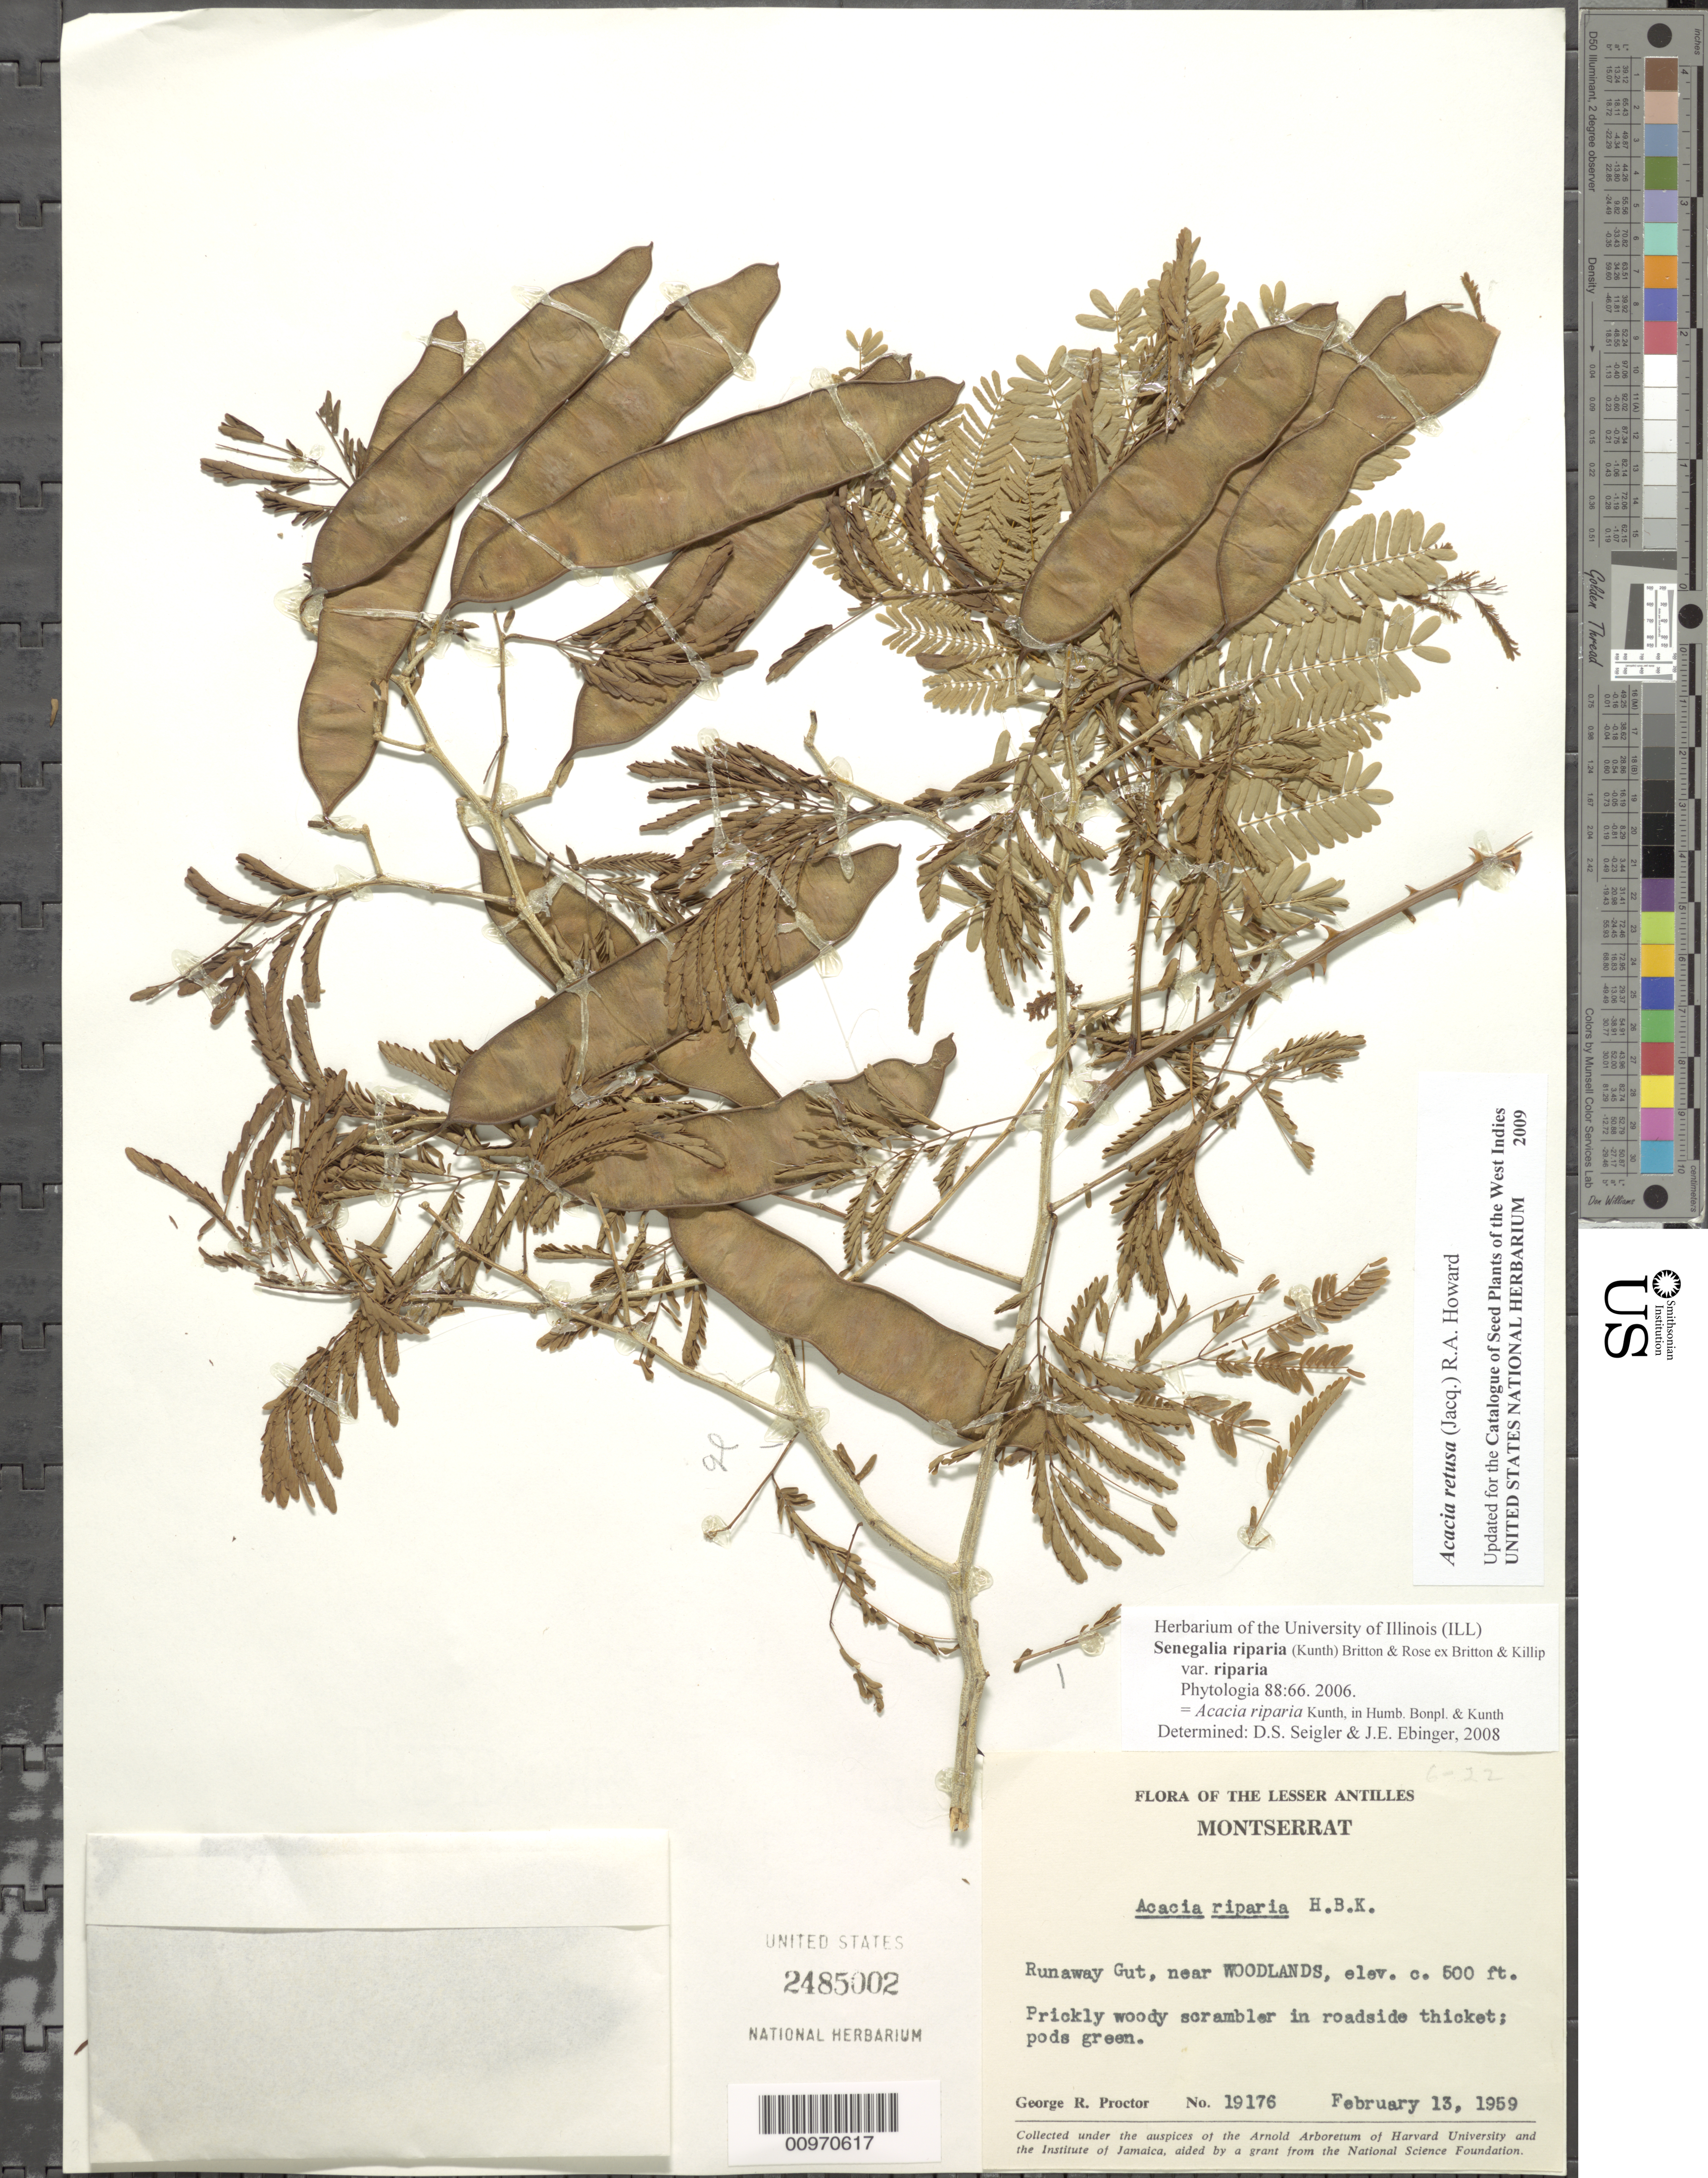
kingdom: Plantae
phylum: Tracheophyta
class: Magnoliopsida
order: Fabales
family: Fabaceae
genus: Senegalia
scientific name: Senegalia riparia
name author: (Kunth) Britton & Rose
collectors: G. R. Proctor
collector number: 19176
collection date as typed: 18 Feb 1959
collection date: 1959-02-18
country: Montserrat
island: Montserrat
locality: Runaway Gut, near WOODLANDS.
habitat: In roadside thicket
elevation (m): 152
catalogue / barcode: US 2485002